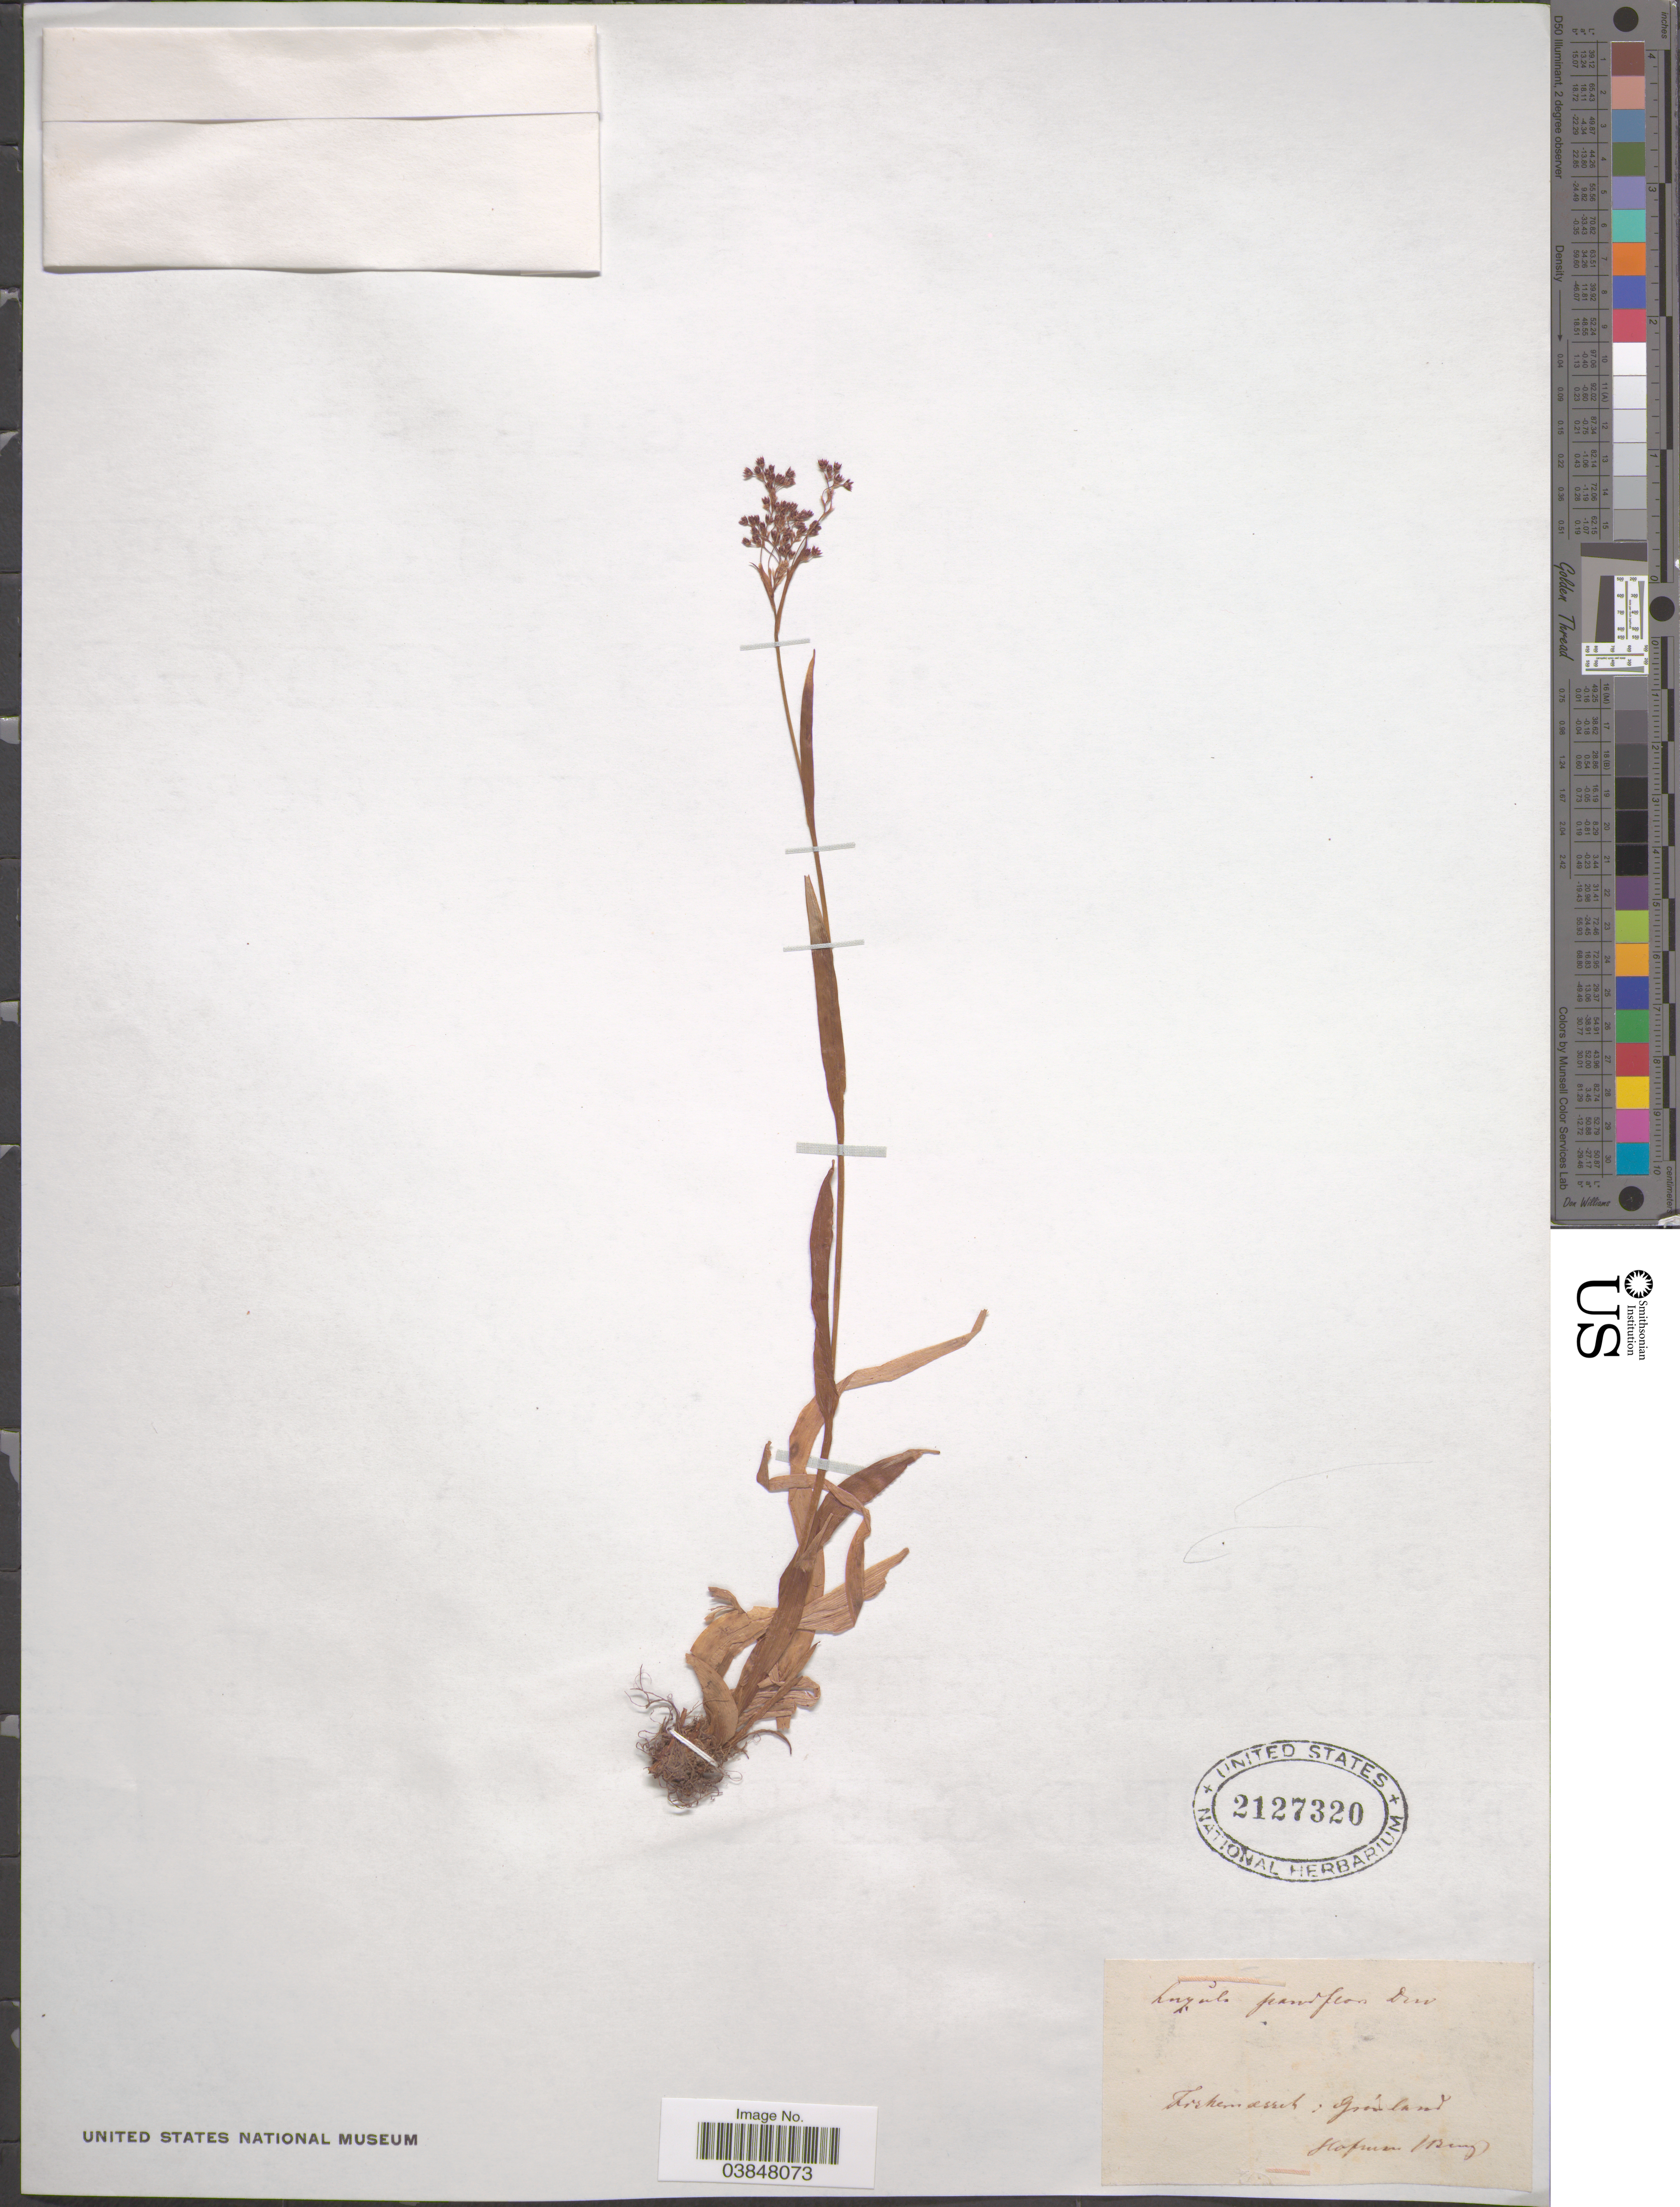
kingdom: Plantae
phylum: Tracheophyta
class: Liliopsida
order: Poales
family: Juncaceae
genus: Luzula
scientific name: Luzula parviflora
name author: (Ehrh.) Desv.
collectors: -. Hofmann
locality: Fisherdesch i Grénland. [interpreted]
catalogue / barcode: US 2127320